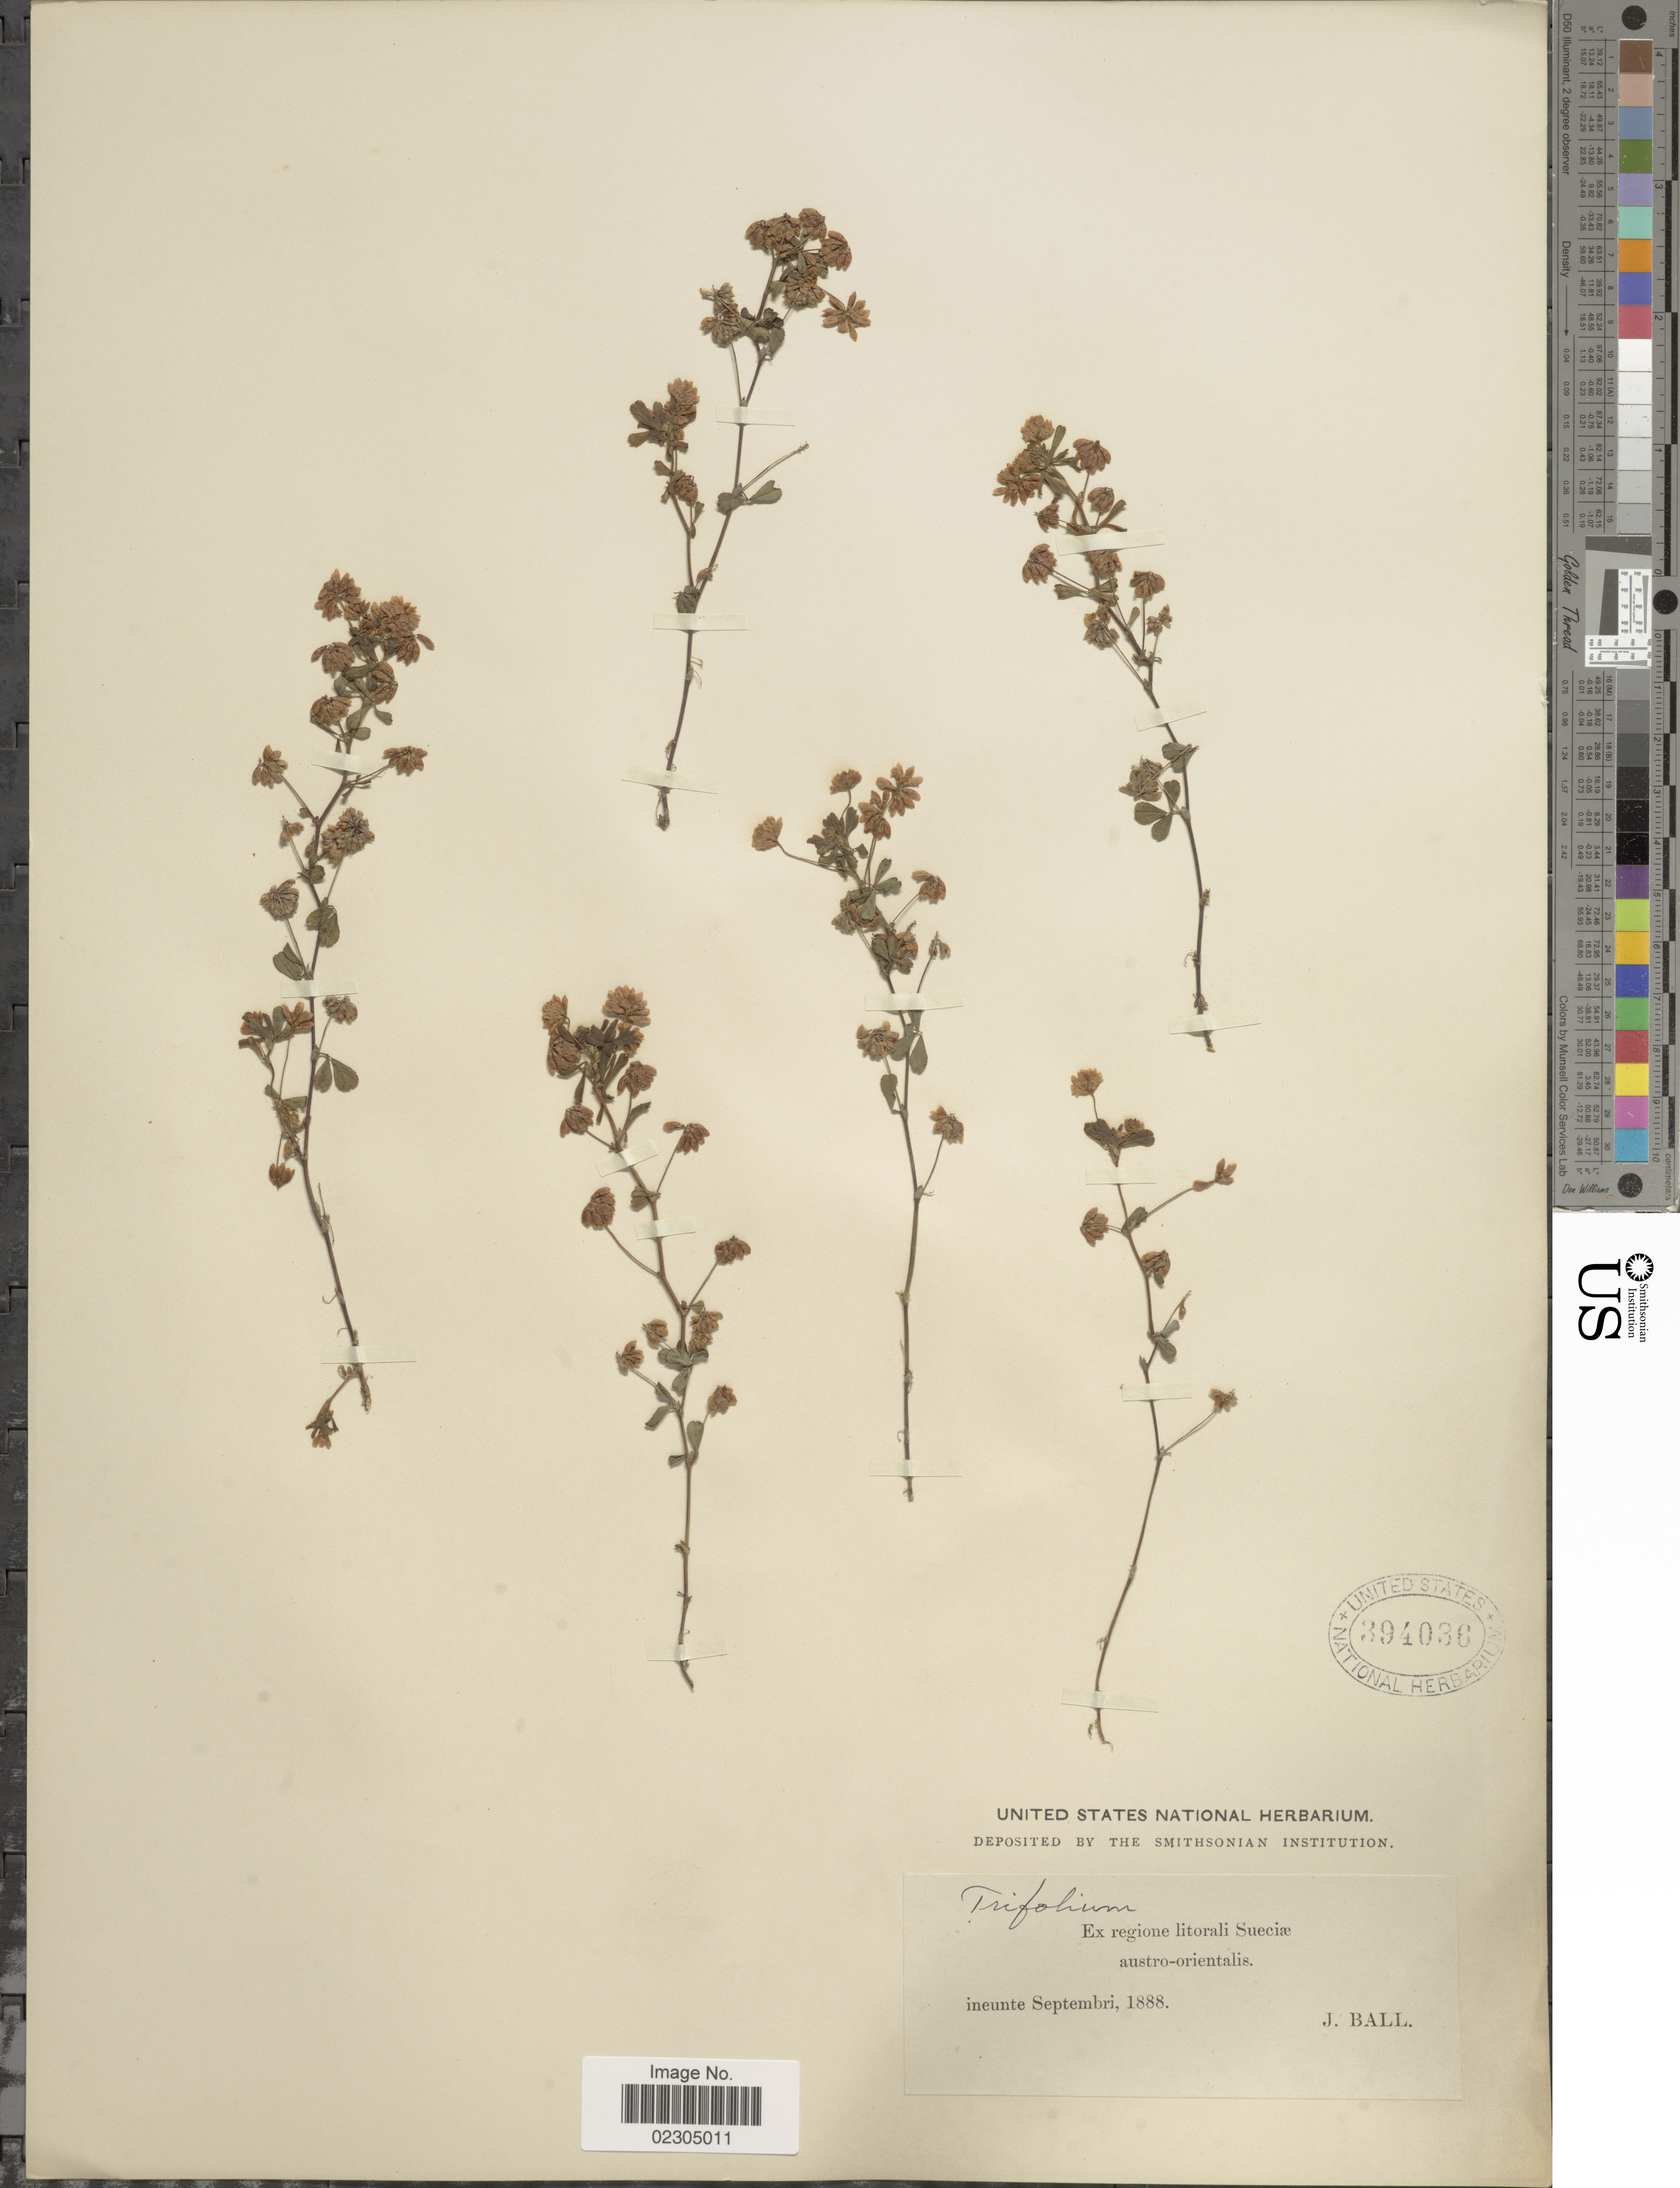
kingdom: Plantae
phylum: Tracheophyta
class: Magnoliopsida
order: Fabales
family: Fabaceae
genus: Trifolium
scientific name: Trifolium sp.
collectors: J. Ball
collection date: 1888-09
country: Sweden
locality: Ex regione litorali Sueciae. austro-orientalis.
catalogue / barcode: US 394036